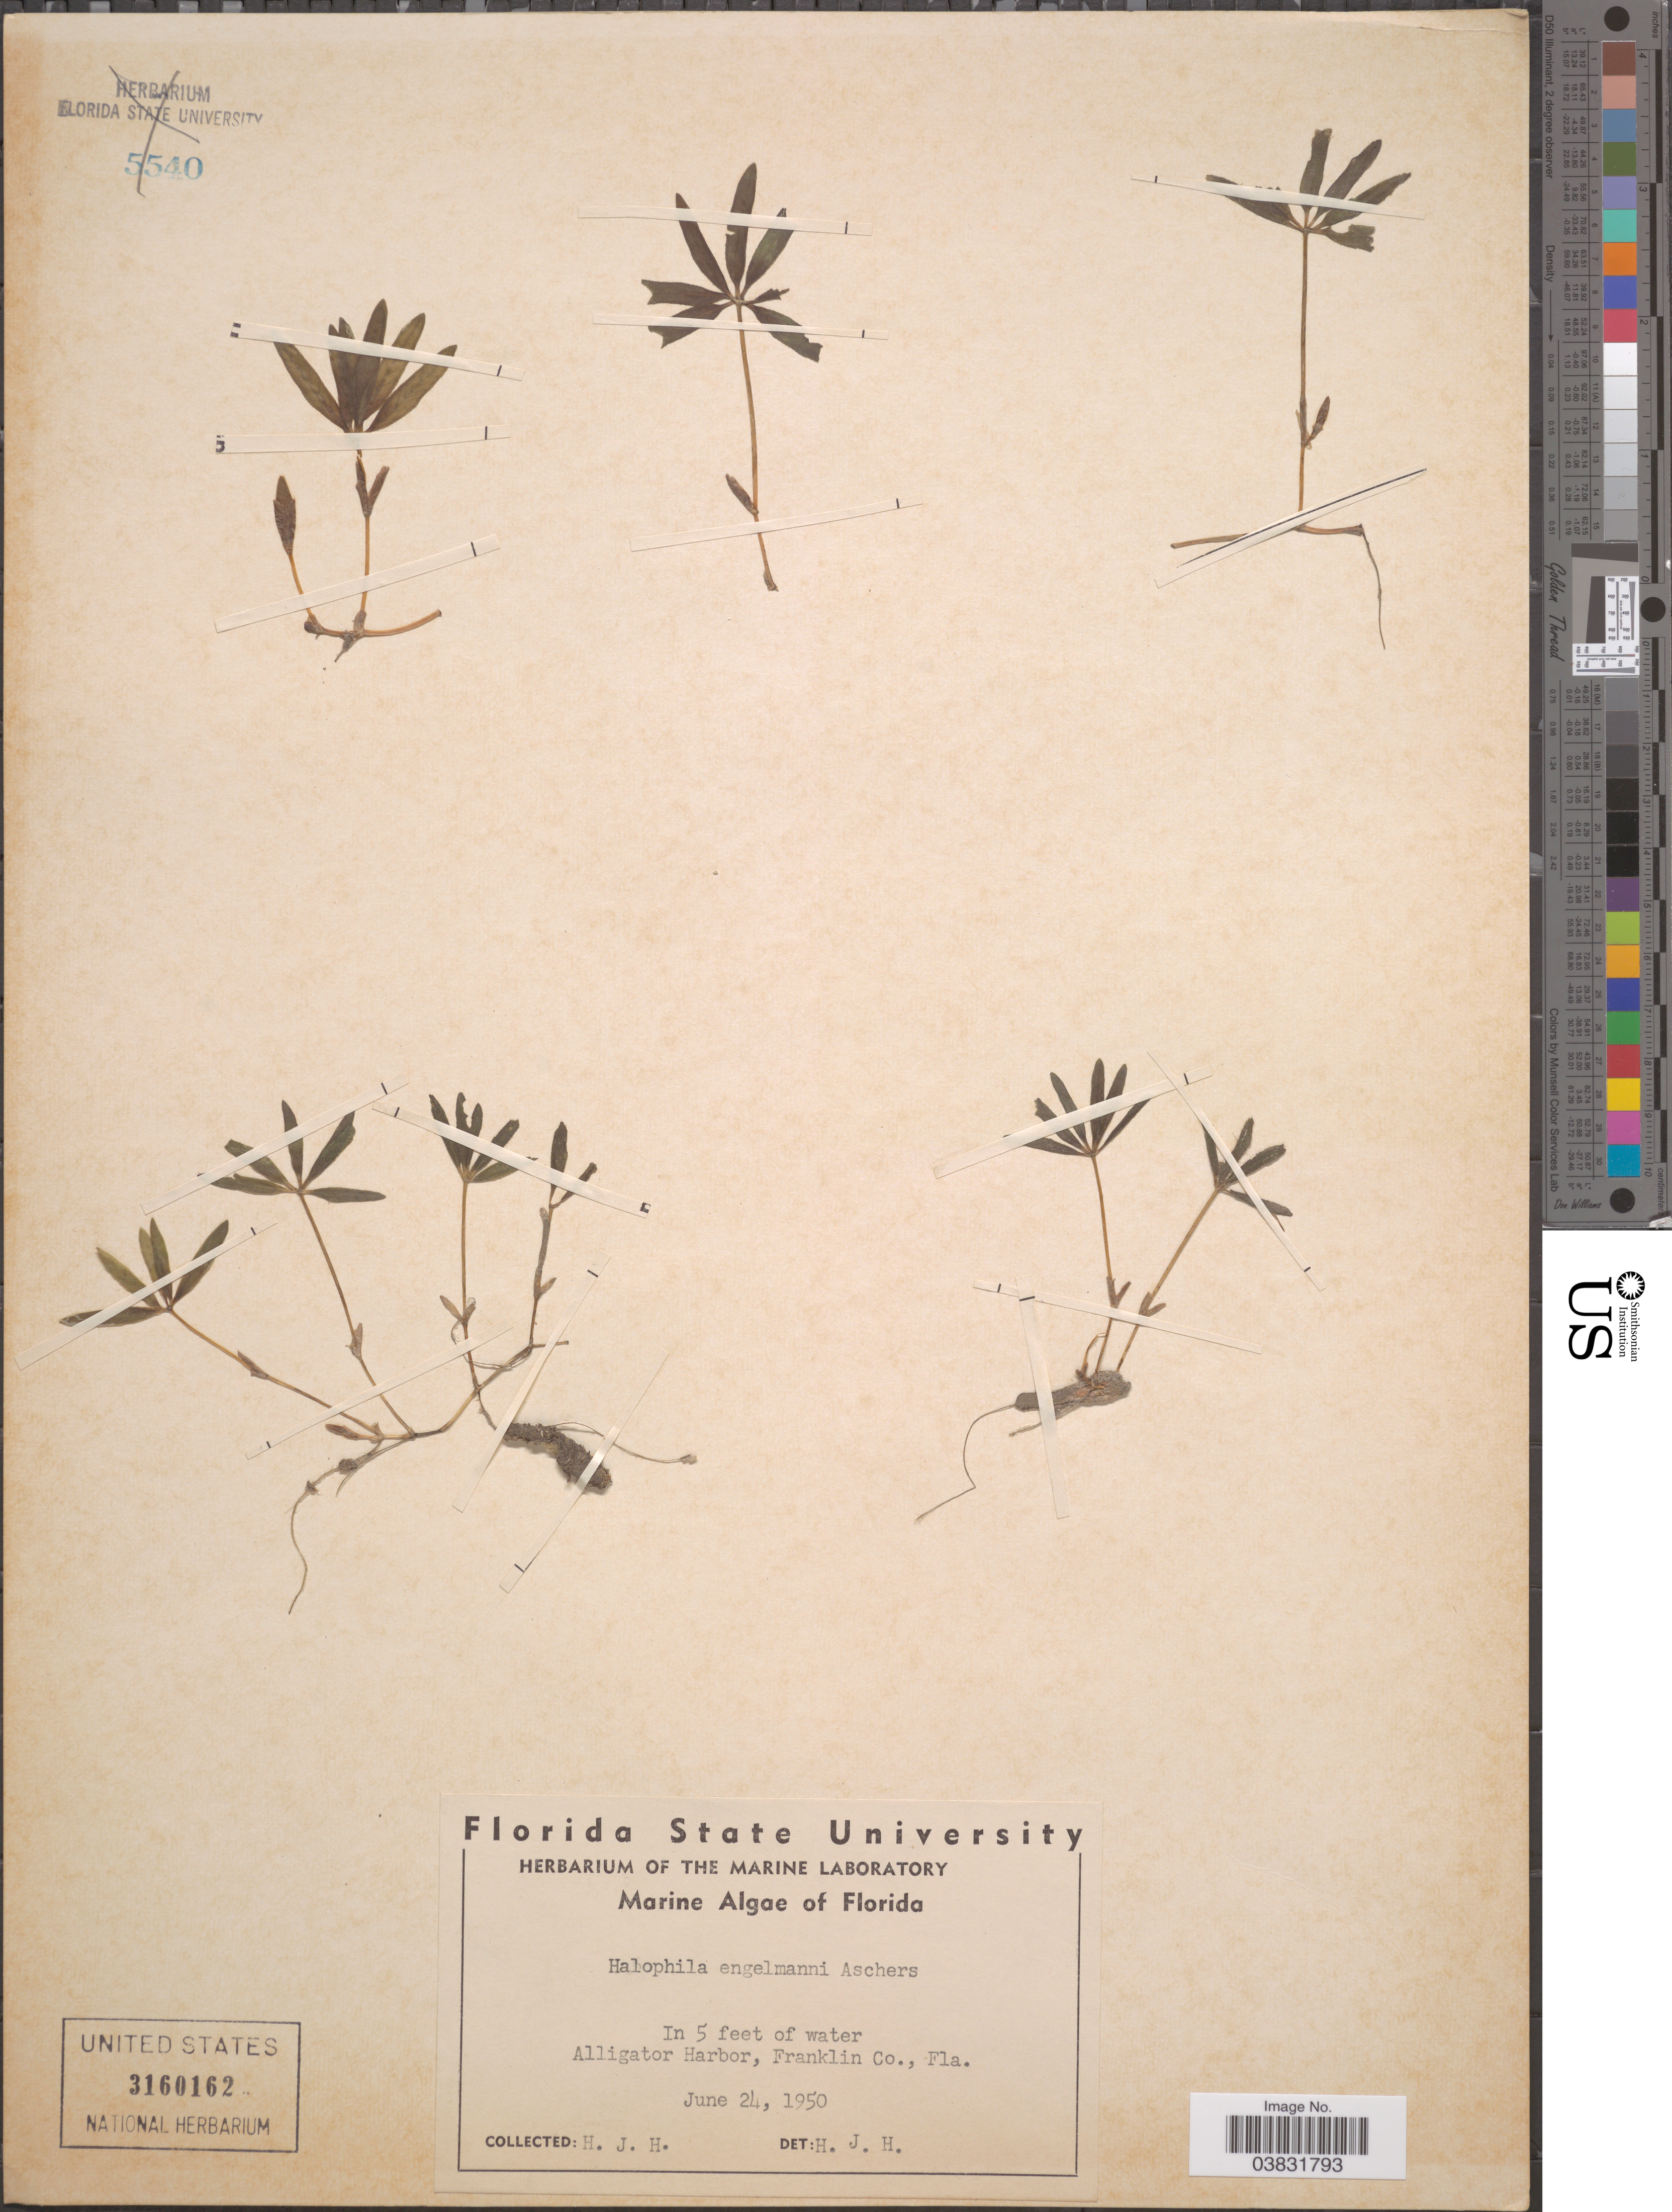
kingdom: Plantae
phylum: Tracheophyta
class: Liliopsida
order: Alismatales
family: Hydrocharitaceae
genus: Halophila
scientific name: Halophila engelmannii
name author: Asch.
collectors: H. J. H.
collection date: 1950-06-24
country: United States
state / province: Florida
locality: Alligator Harbor, Franklin Co.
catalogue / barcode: US 3160162